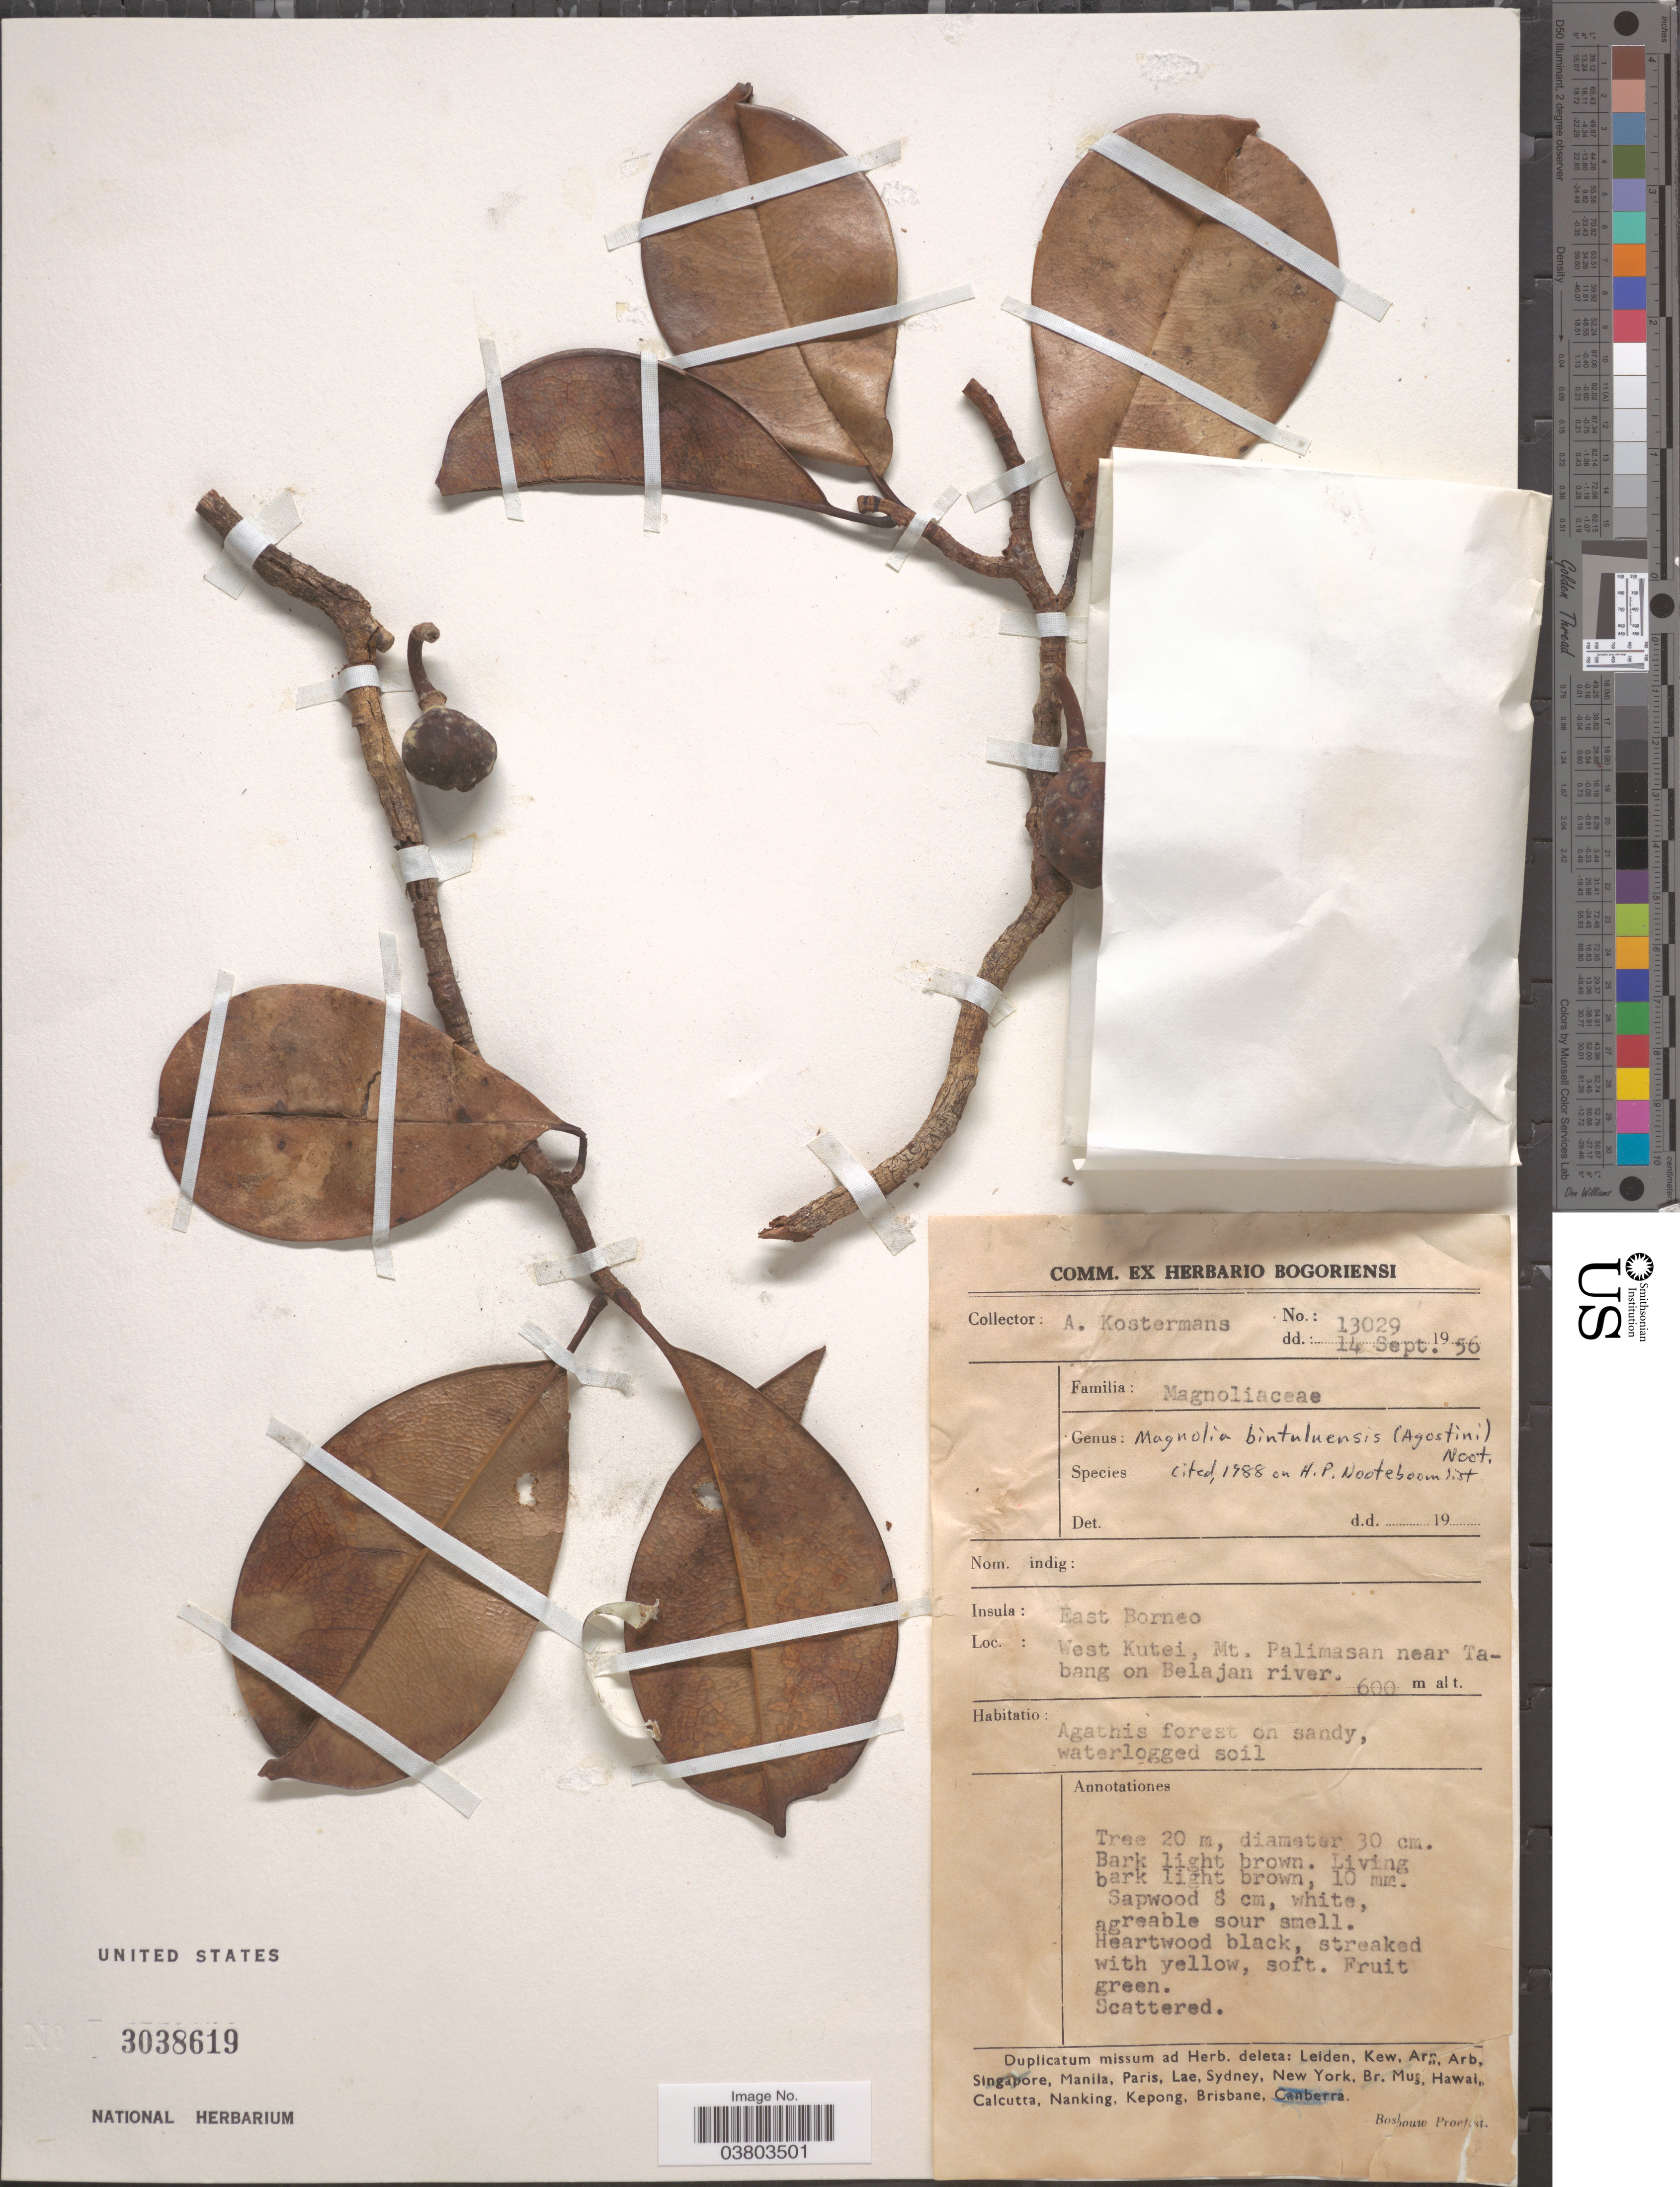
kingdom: Plantae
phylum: Tracheophyta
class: Magnoliopsida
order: Magnoliales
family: Magnoliaceae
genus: Magnolia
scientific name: Magnolia bintuluensis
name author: (G. Agostini) Noot.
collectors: A. J. G. Kostermans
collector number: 13029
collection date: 1956-09-14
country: Indonesia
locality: Insula: East Borneo. West Kutei, Mt. Palimasan near Tabang on Belajan river.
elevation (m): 600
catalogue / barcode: US 3038619